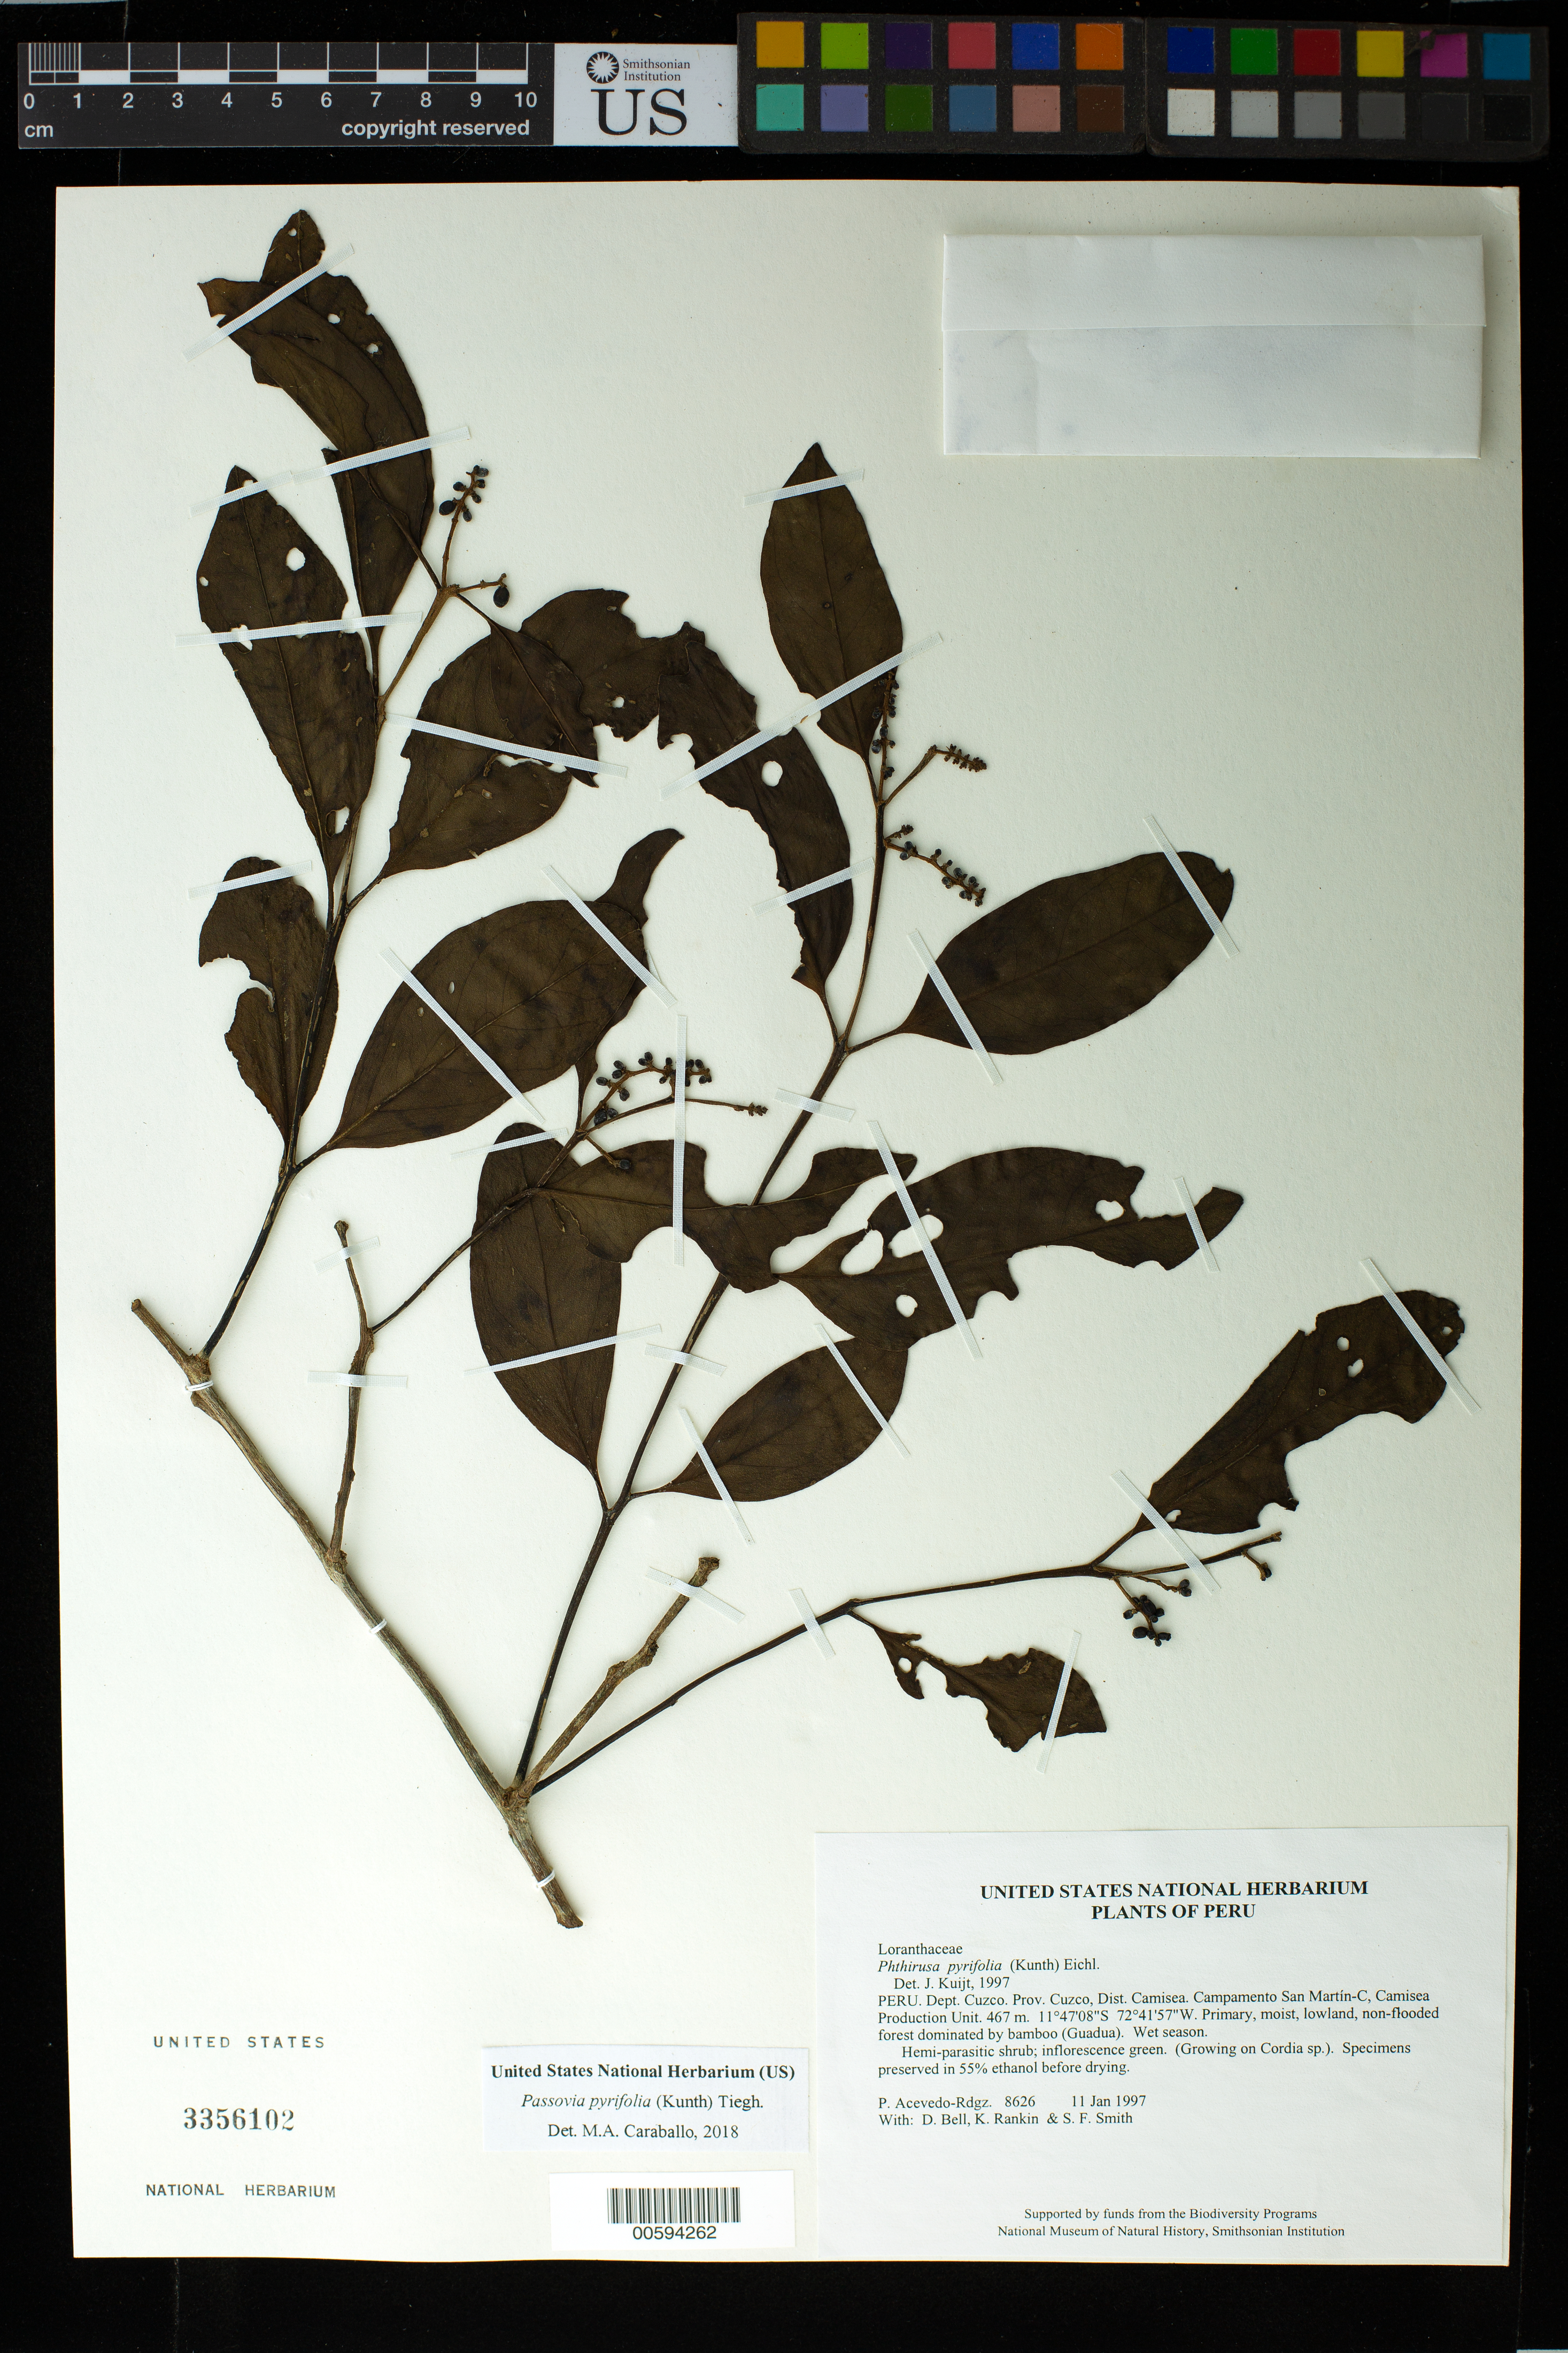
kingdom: Plantae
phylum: Tracheophyta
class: Magnoliopsida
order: Santalales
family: Loranthaceae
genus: Passovia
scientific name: Passovia pyrifolia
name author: (Kunth) Tiegh.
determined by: Caraballo-Ortiz, Marcos A., (MISS), University of Mississippi (UNITED STATES)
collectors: P. Acevedo-Rodr., D. A. Bell, K. B. Rankin & S.F. Smith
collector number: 8626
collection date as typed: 11 Jan 1997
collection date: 1997-01-11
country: Peru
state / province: Cusco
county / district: Cusco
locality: Districto Camisea, Campamento San Martín-C, Camisea Production Unit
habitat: Primary, moist, lowland, non-flooded forest dominated by bamboo (Guadua). Wet season.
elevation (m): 467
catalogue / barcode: US 3356102